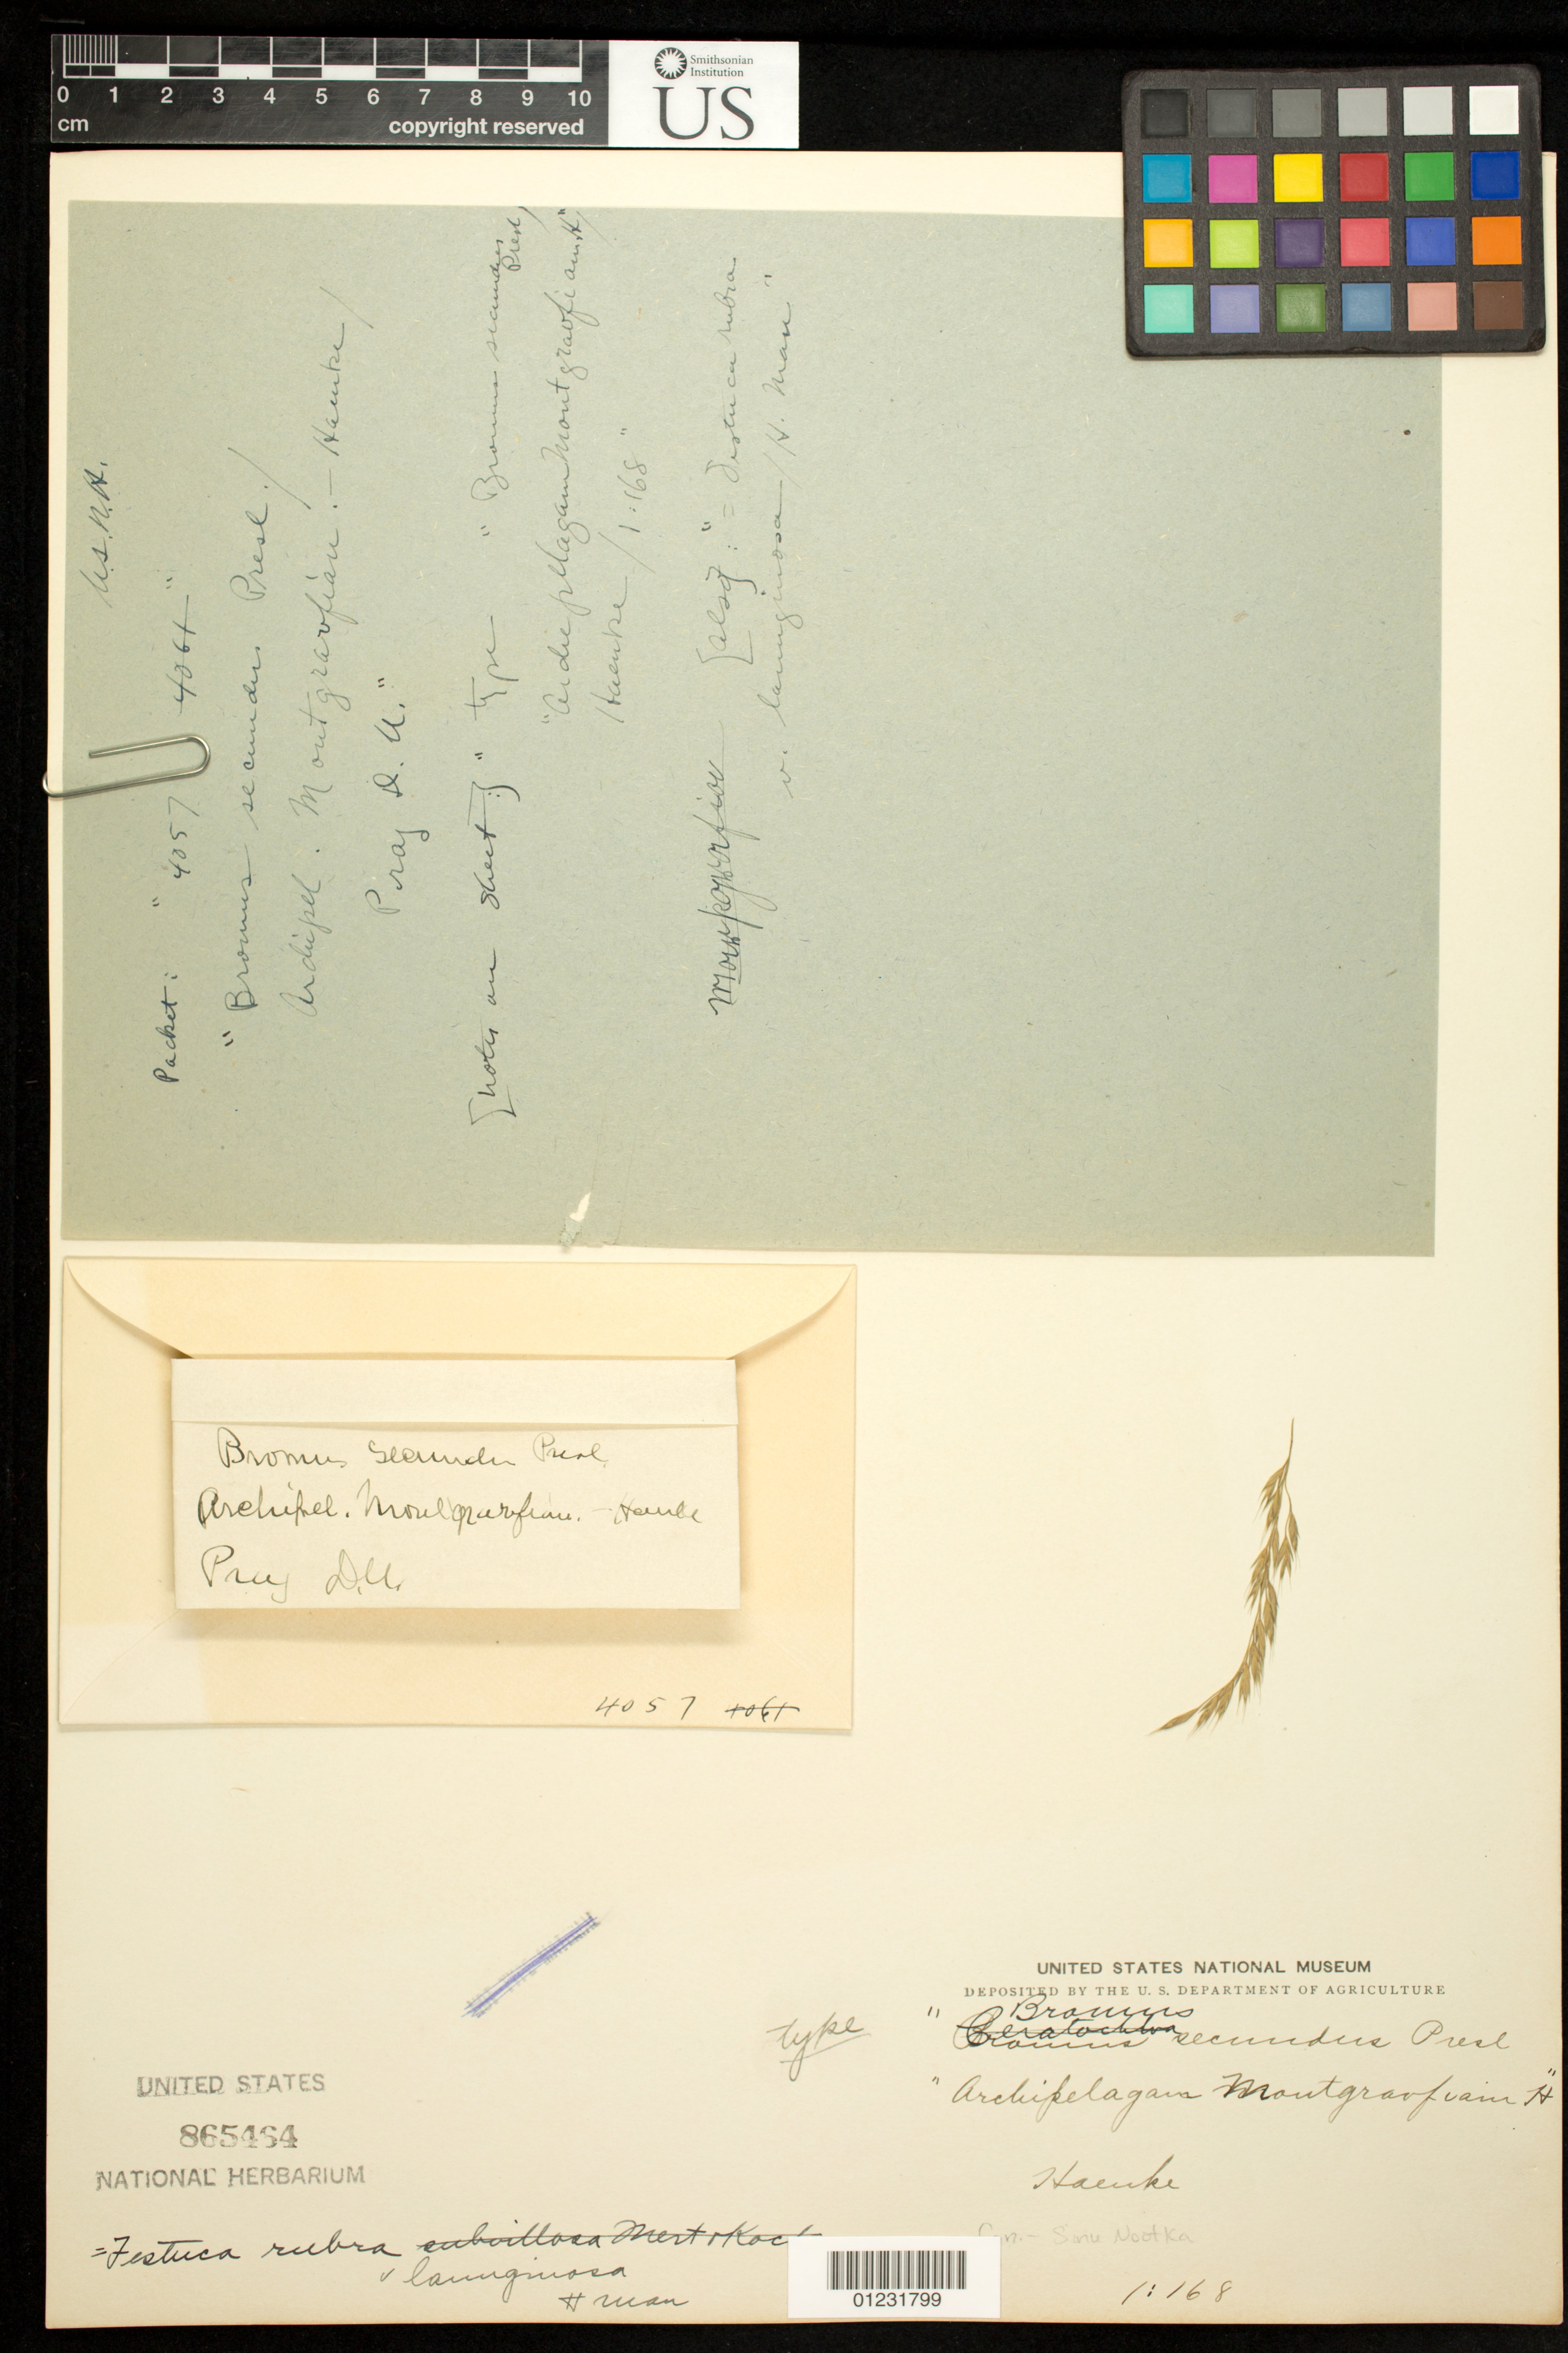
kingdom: Plantae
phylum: Tracheophyta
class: Liliopsida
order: Poales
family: Poaceae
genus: Bromus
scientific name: Bromus secundus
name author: C. Presl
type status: Type Collection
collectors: T. P. X. Haenke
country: Canada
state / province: British Columbia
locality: In Sinu Nootka.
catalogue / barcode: US 865464